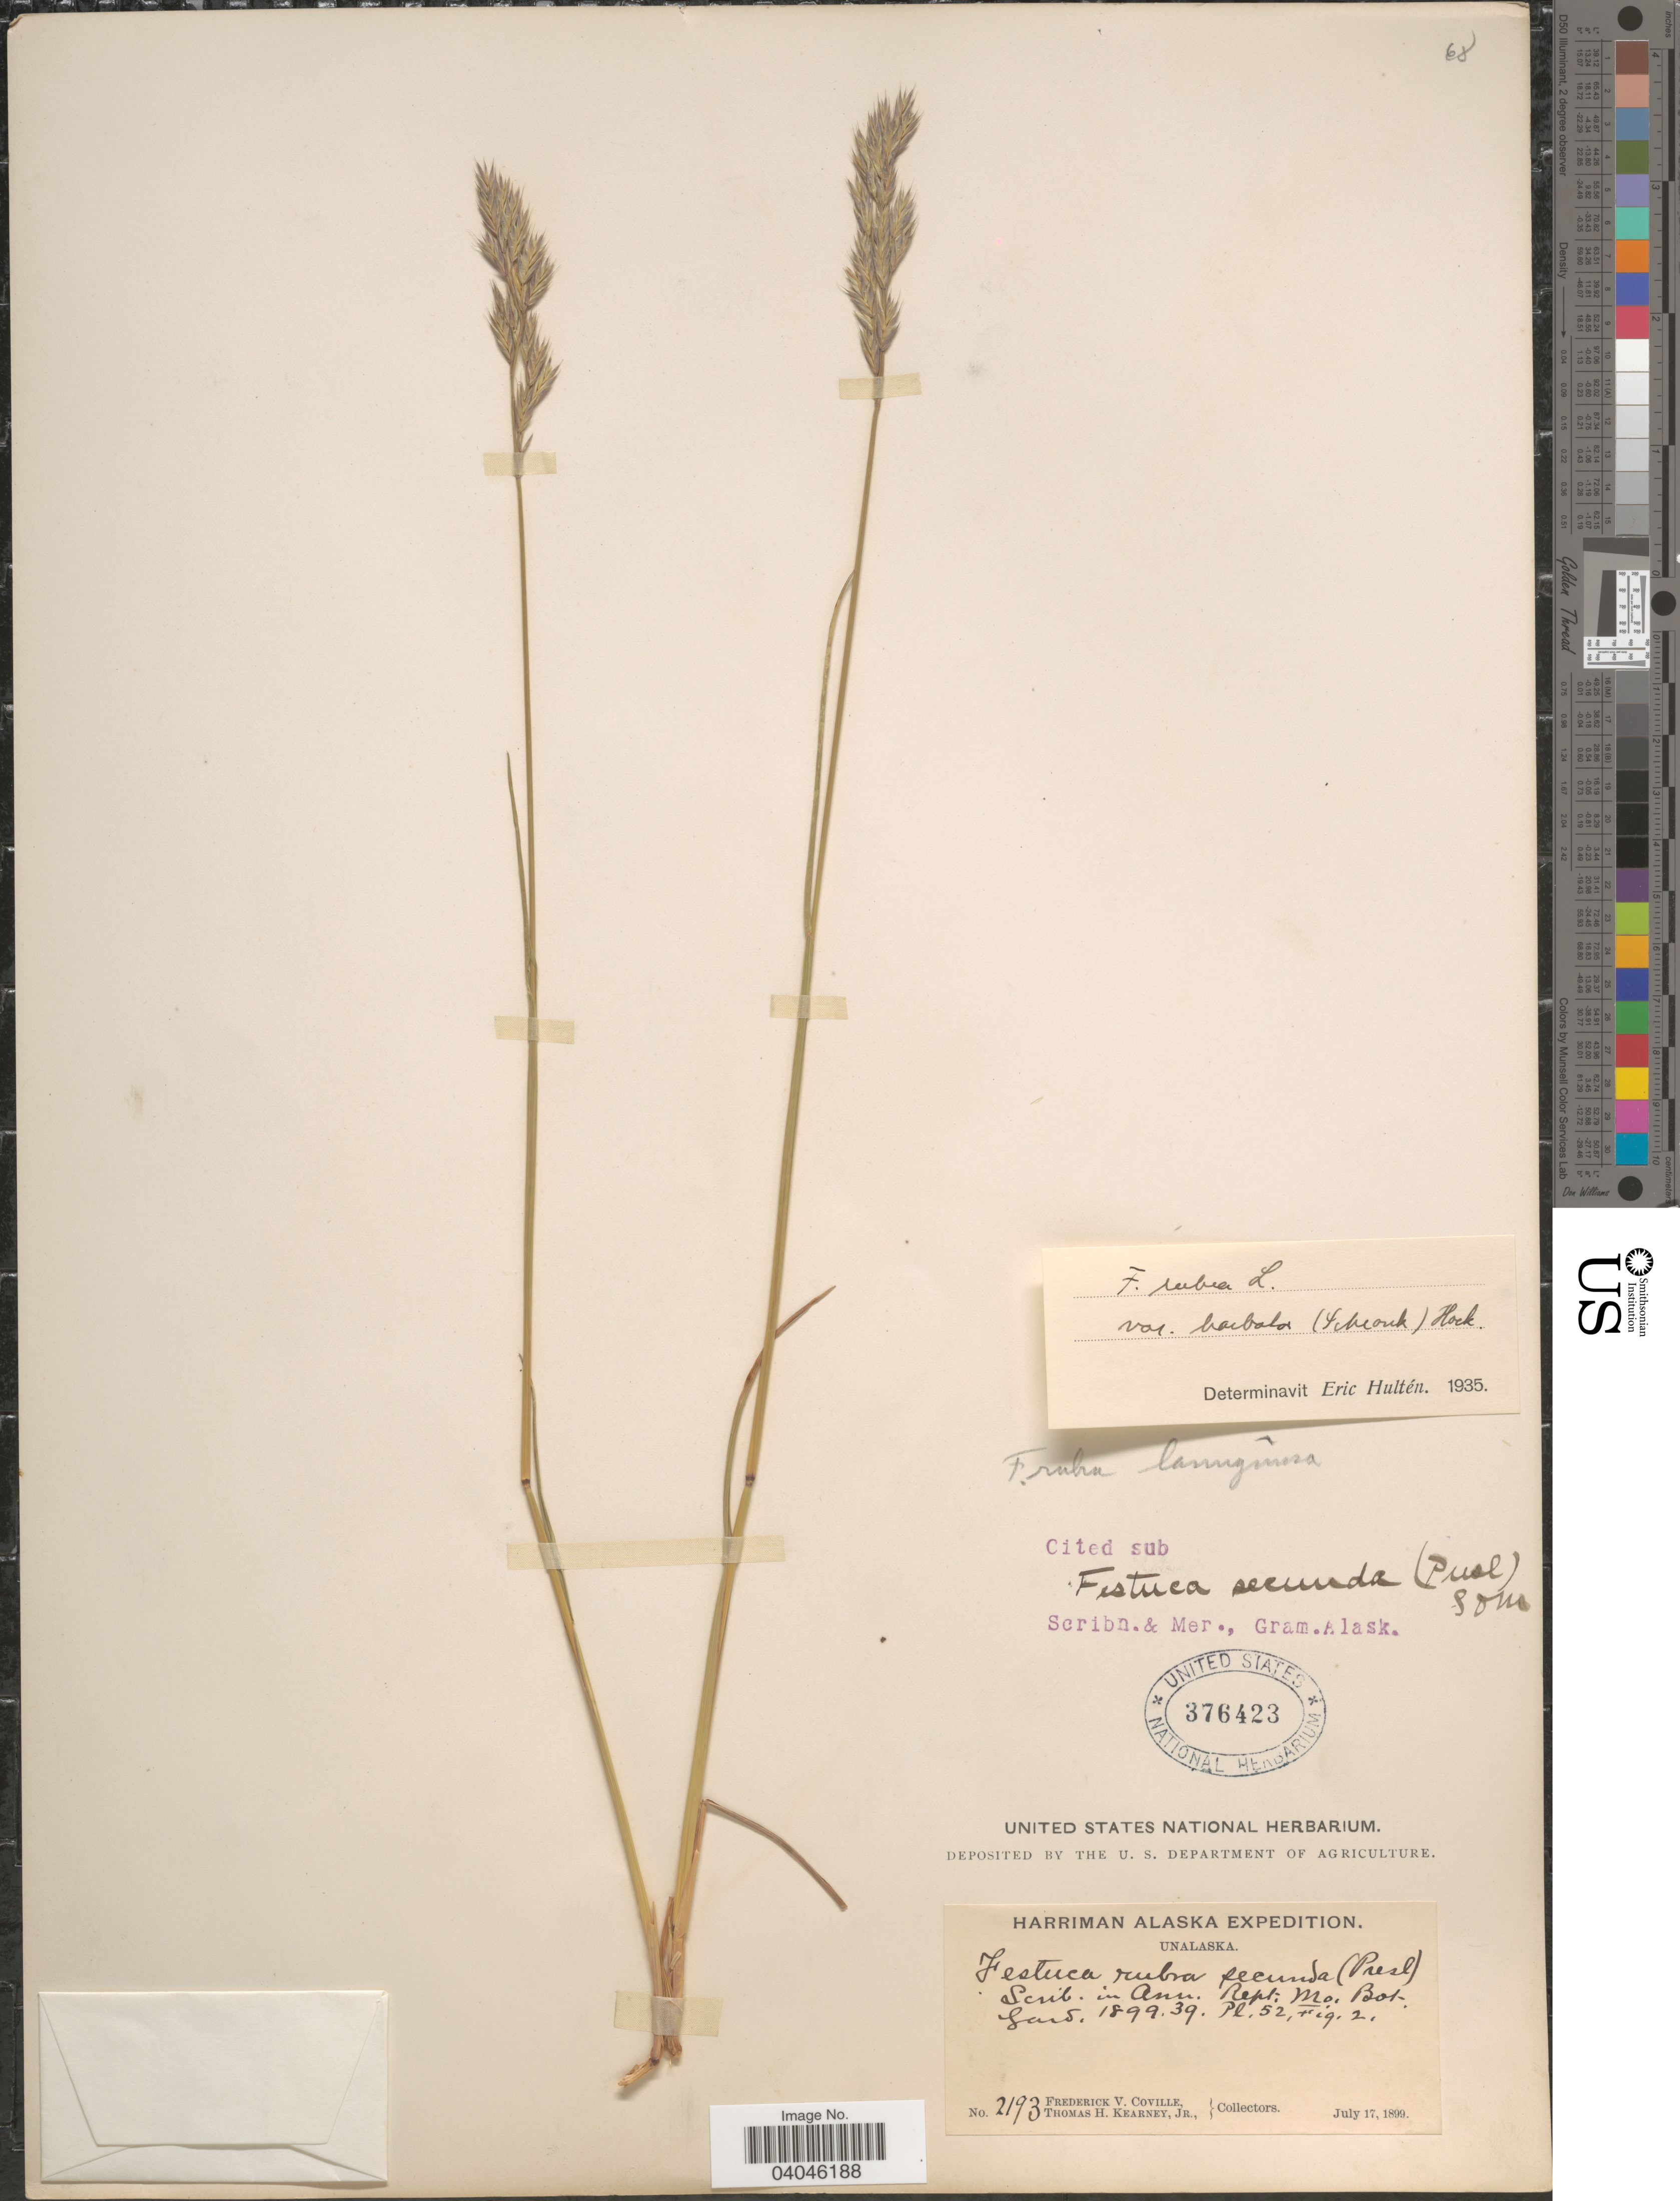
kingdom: Plantae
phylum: Tracheophyta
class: Liliopsida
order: Poales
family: Poaceae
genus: Festuca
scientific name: Festuca rubra var. barbata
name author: (Hack.) Hack. ex Hultén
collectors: F. V. Coville & T. H. Kearney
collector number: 2193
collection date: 1899-07-17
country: United States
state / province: Alaska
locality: Unalaska.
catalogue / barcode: US 376423